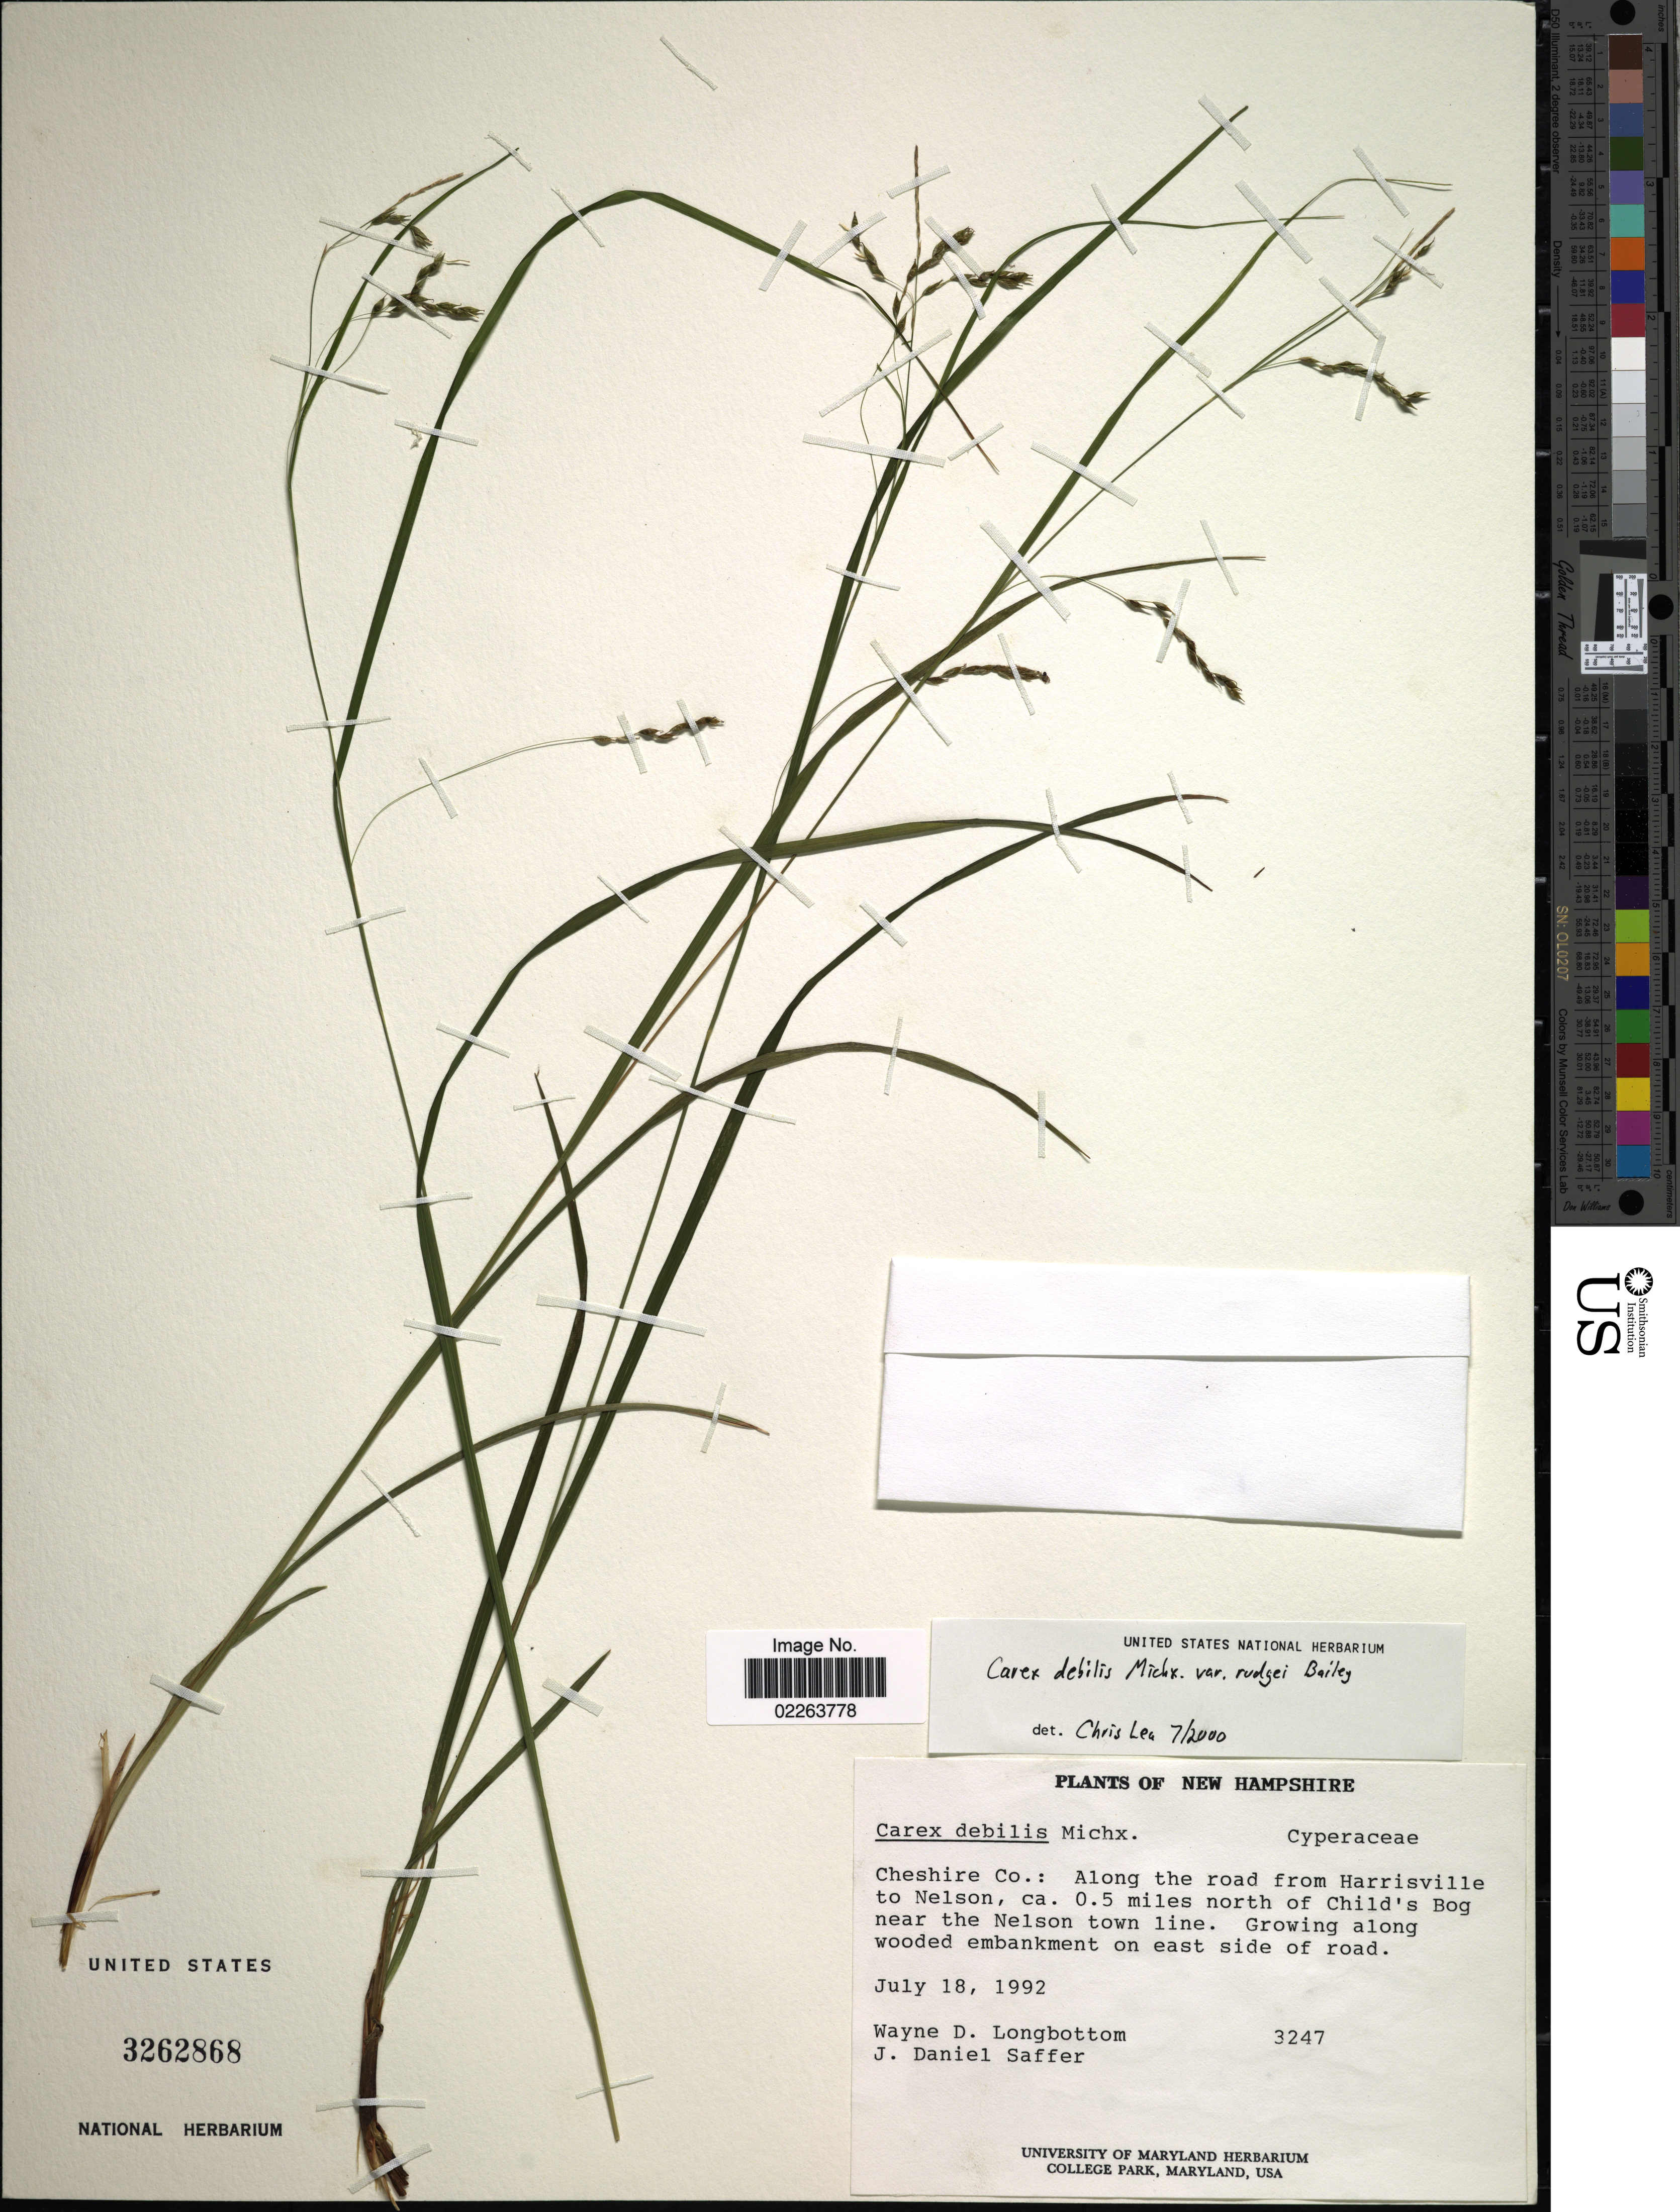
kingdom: Plantae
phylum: Tracheophyta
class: Liliopsida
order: Poales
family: Cyperaceae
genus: Carex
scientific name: Carex flexuosa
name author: Muhl. ex Willd.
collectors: W. D. Longbottom & J. Saffer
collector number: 3247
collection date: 1992-07-18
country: United States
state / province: New Hampshire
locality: Cheshire Co.: Along the road from Harrisville to Nelson, ca. 0.5 miles north of Child's Bog near the Nelson town line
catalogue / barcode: US 3262868